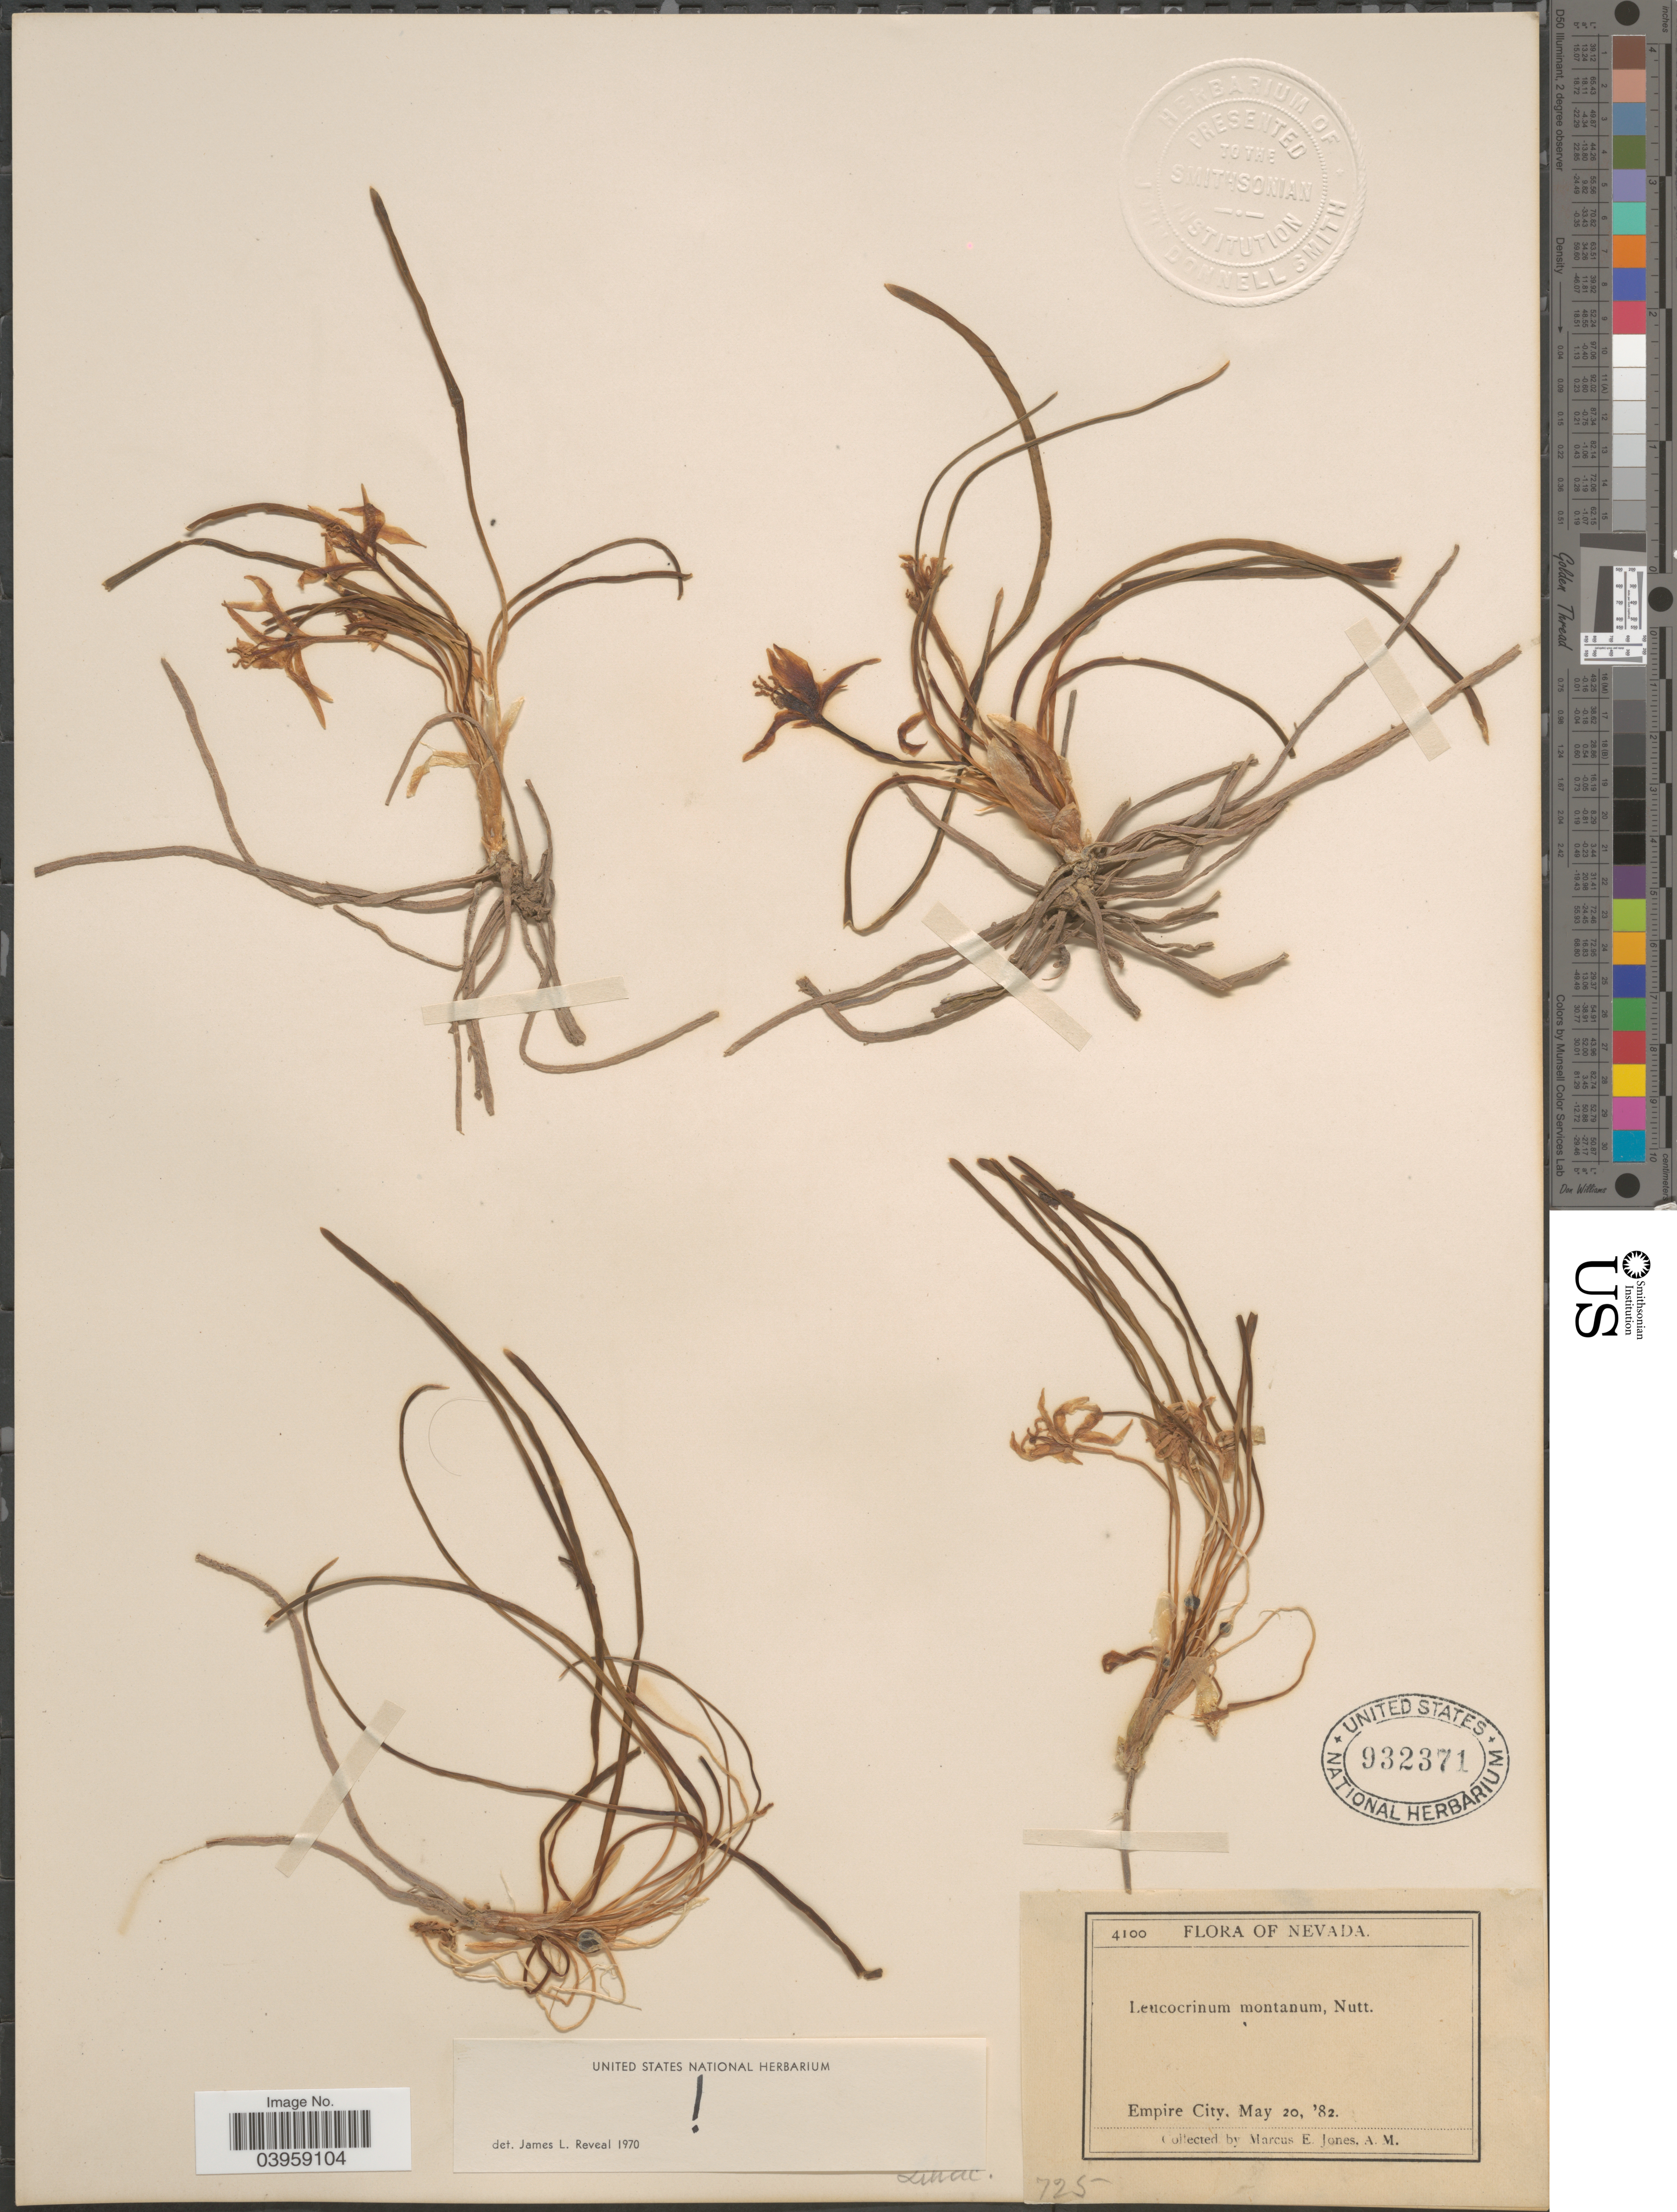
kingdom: Plantae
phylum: Tracheophyta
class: Liliopsida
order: Asparagales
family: Asparagaceae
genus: Leucocrinum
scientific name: Leucocrinum montanum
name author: Nutt.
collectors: M. E. Jones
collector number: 4100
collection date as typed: Transcribed d/m/y: 20/5/82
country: United States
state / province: Nevada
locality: Empire City.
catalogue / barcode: US 932371